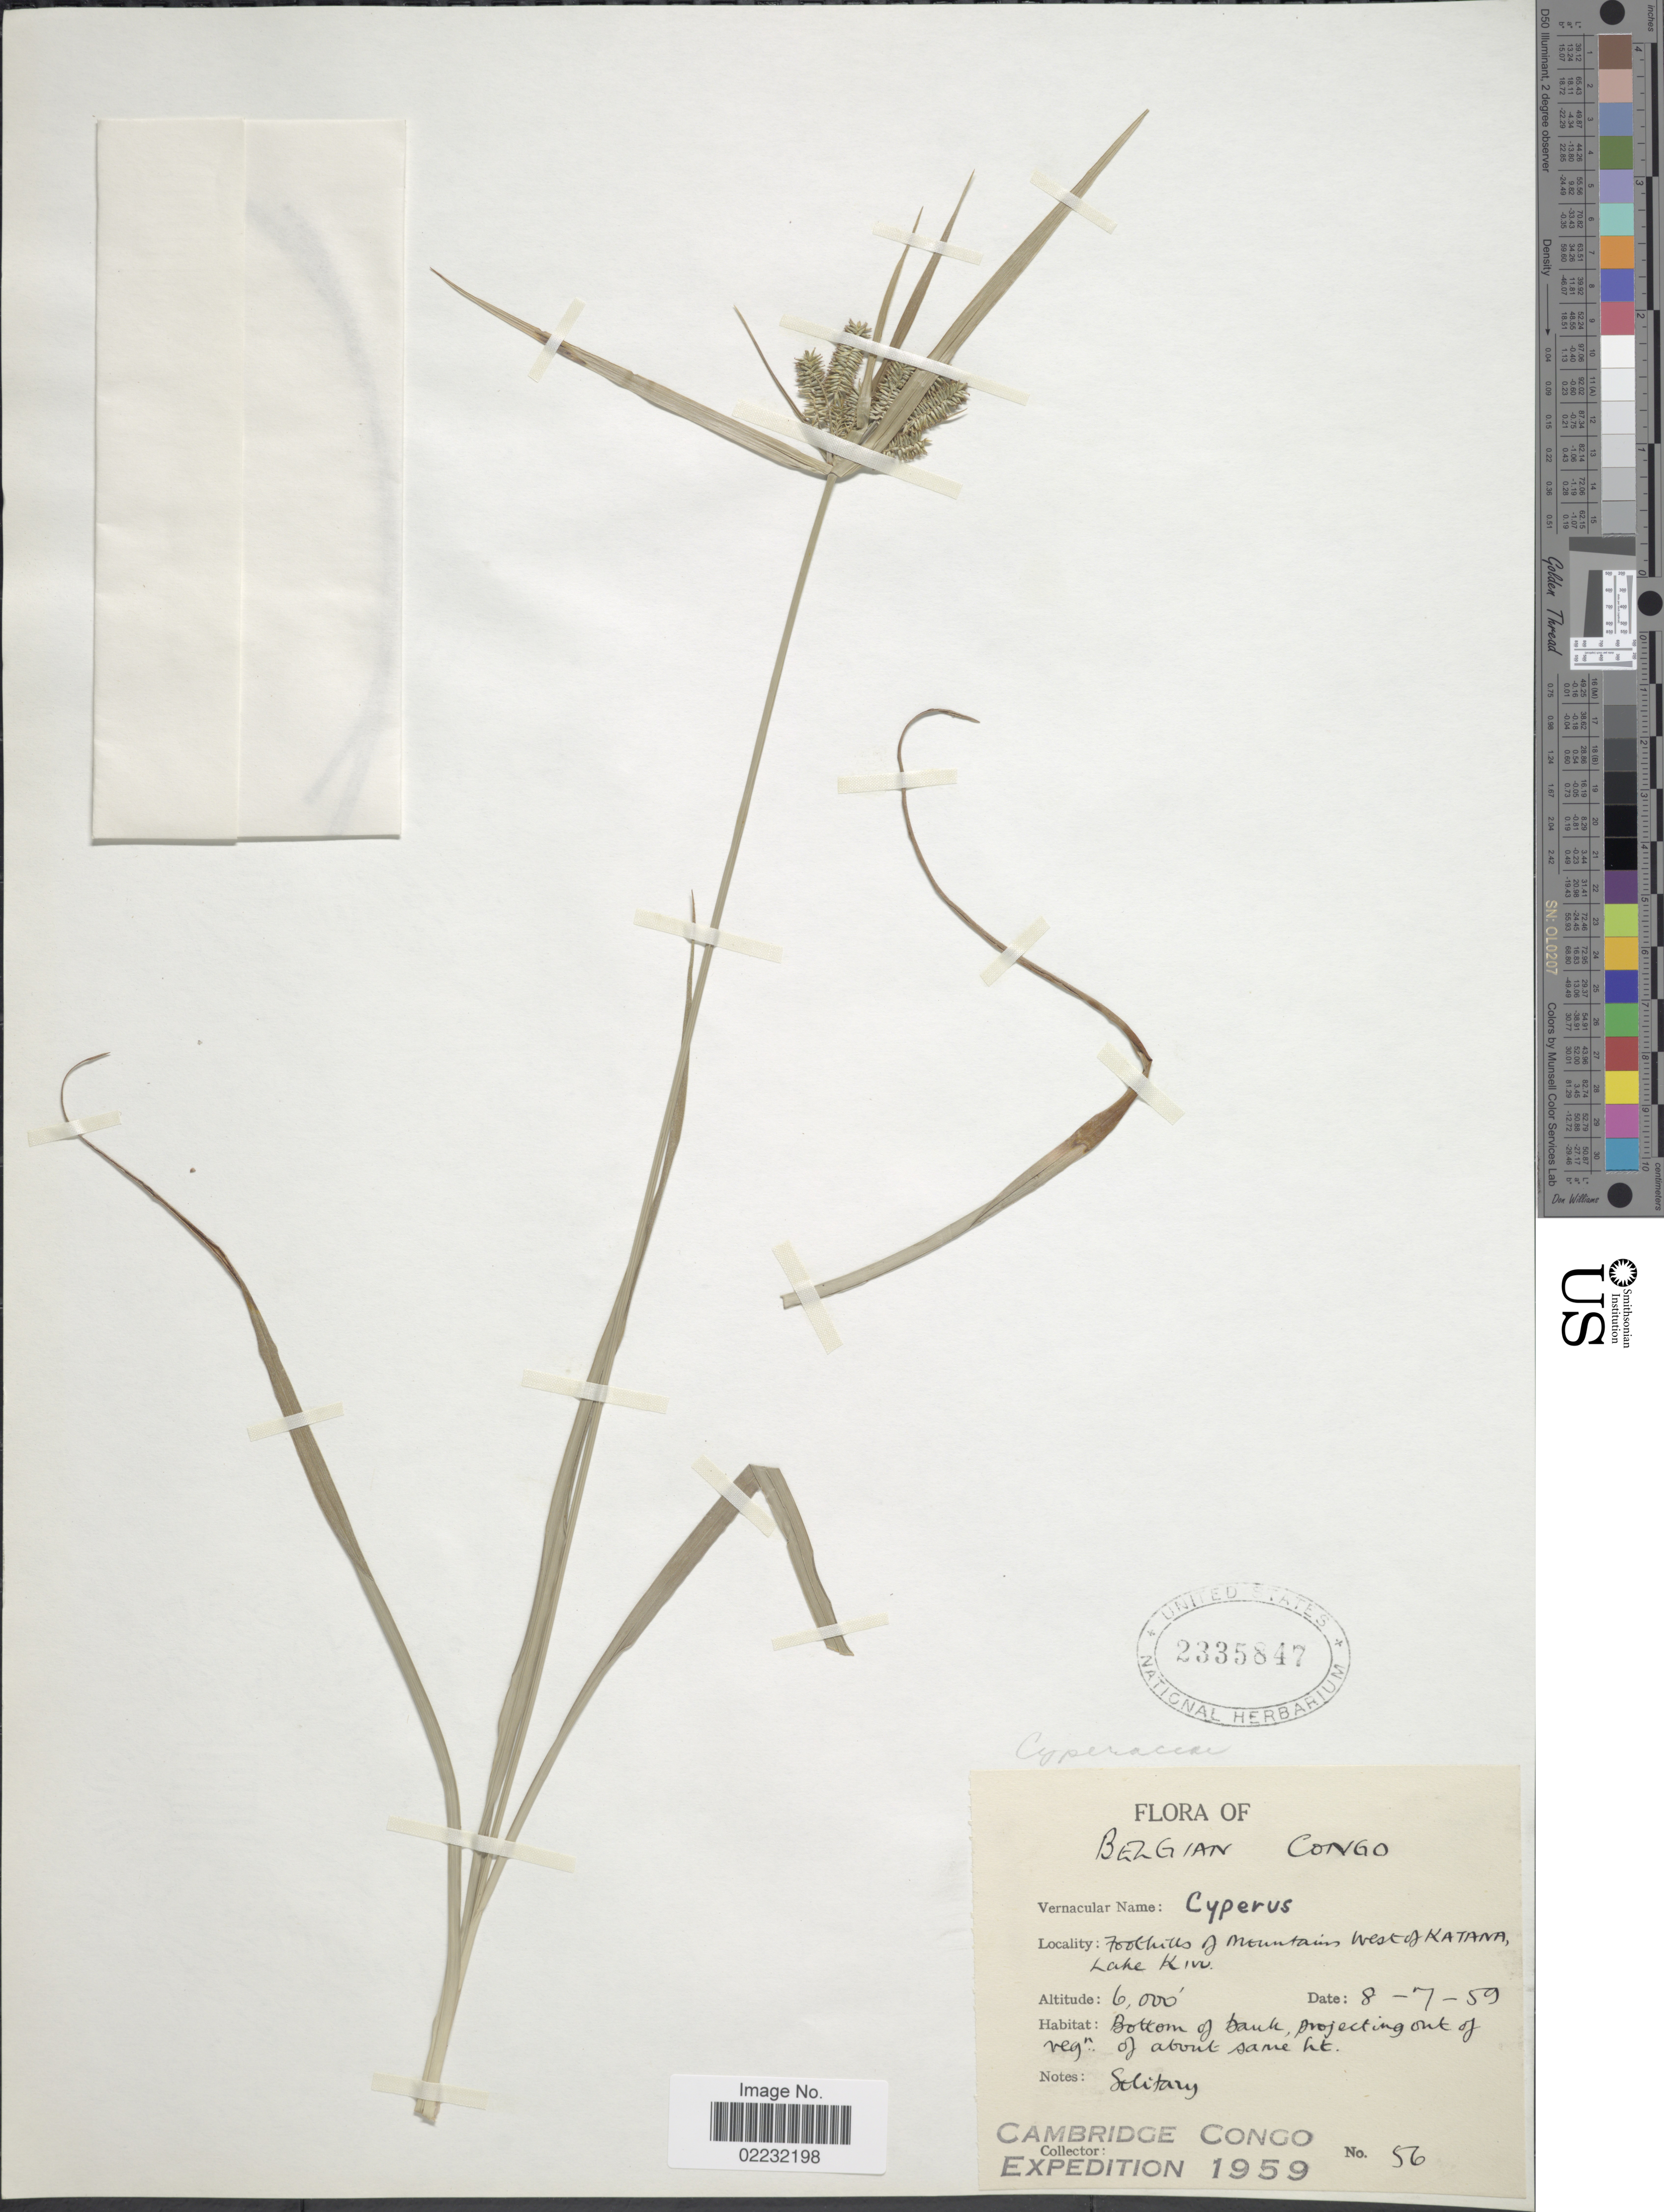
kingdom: Plantae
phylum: Tracheophyta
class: Liliopsida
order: Poales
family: Cyperaceae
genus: Cyperus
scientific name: Cyperus cyperoides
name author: (L.) Kuntze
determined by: Strong, Mark T., (BOT), Smithsonian Institution - National Museum of Natural History (UNITED STATES)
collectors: Cambridge Congo Expedition 1959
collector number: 56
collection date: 1959-07-08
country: Congo, Democratic Republic of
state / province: Nord-Kivu / Sud-Kivu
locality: Belgian Congo, Foothills of Mountains west of Katana, Lake Kivu, bottom of bank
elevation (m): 1829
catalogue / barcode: US 2335847